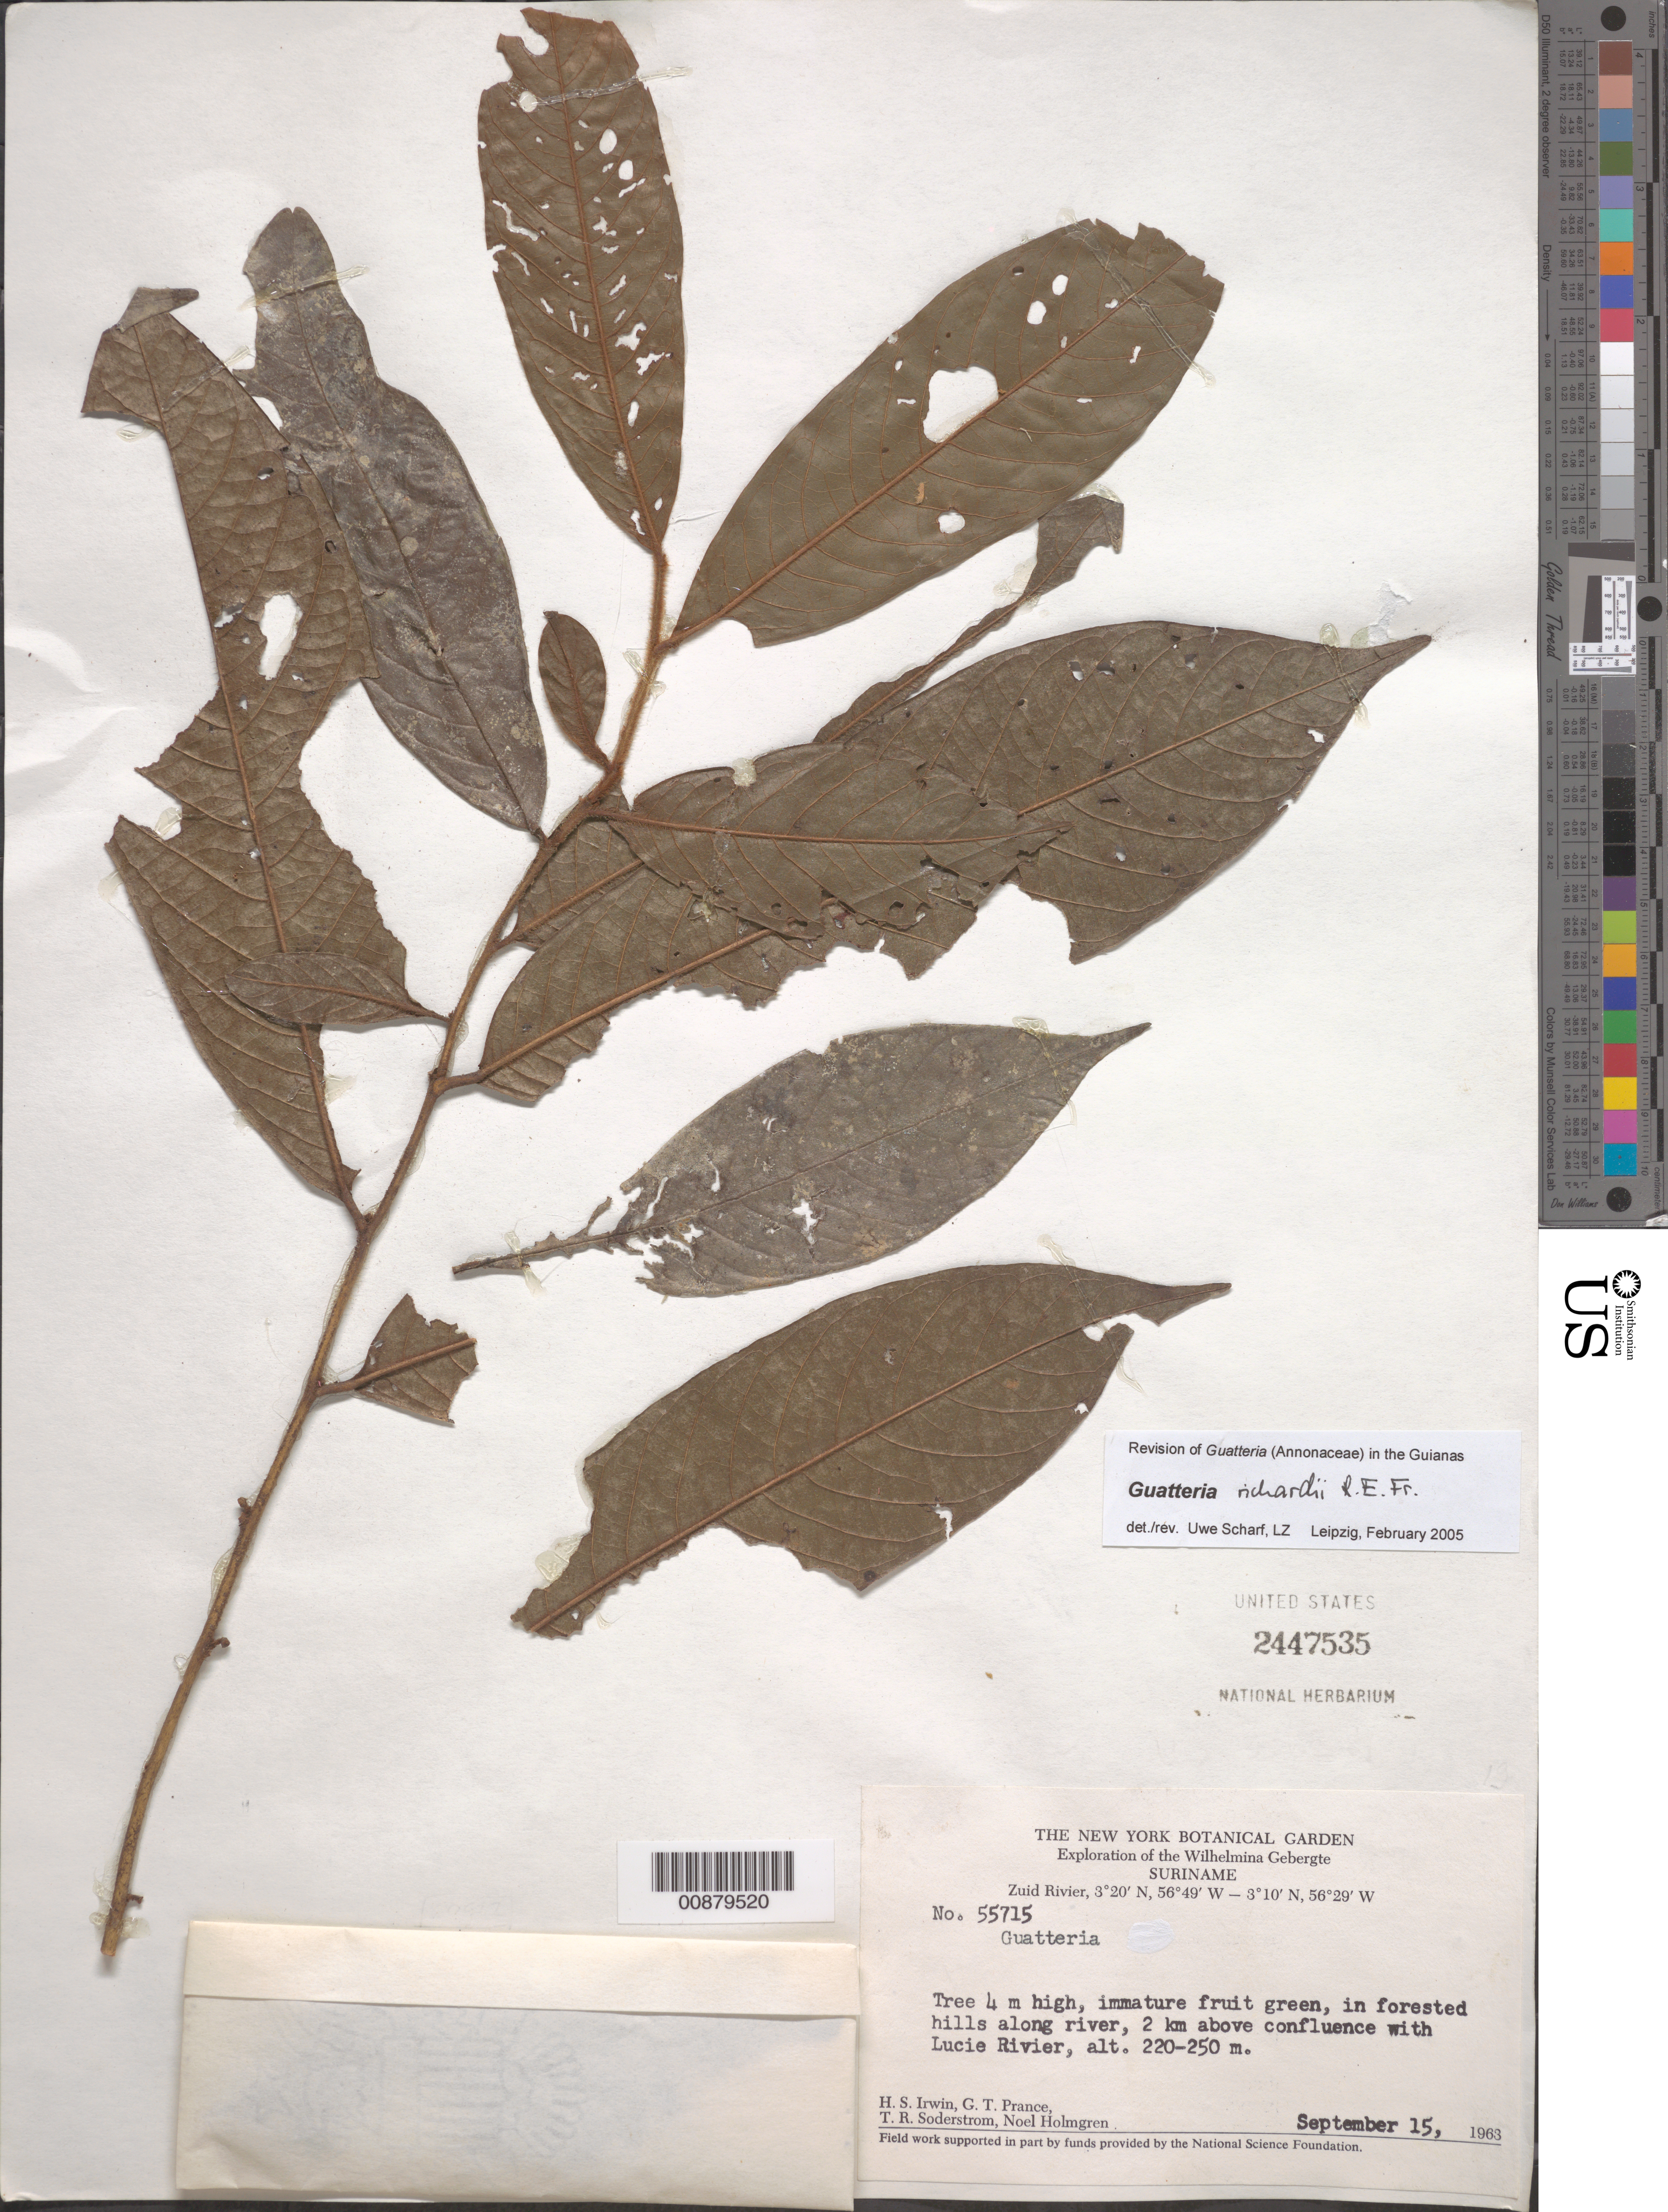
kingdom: Plantae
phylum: Tracheophyta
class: Magnoliopsida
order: Magnoliales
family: Annonaceae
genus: Guatteria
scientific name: Guatteria richardii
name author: R.E. Fr.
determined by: Scharf, U.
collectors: H. Irwin, G. T. Prance, T. R. Soderstrom & N. H. Holmgren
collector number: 55715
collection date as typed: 15-Sep-63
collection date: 1963-09-15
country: Suriname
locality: Zuid River, 2 km above confluence with Lucie R., Wilhelmina Gebergte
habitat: Forested hills along river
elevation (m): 220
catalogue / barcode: US 2447535